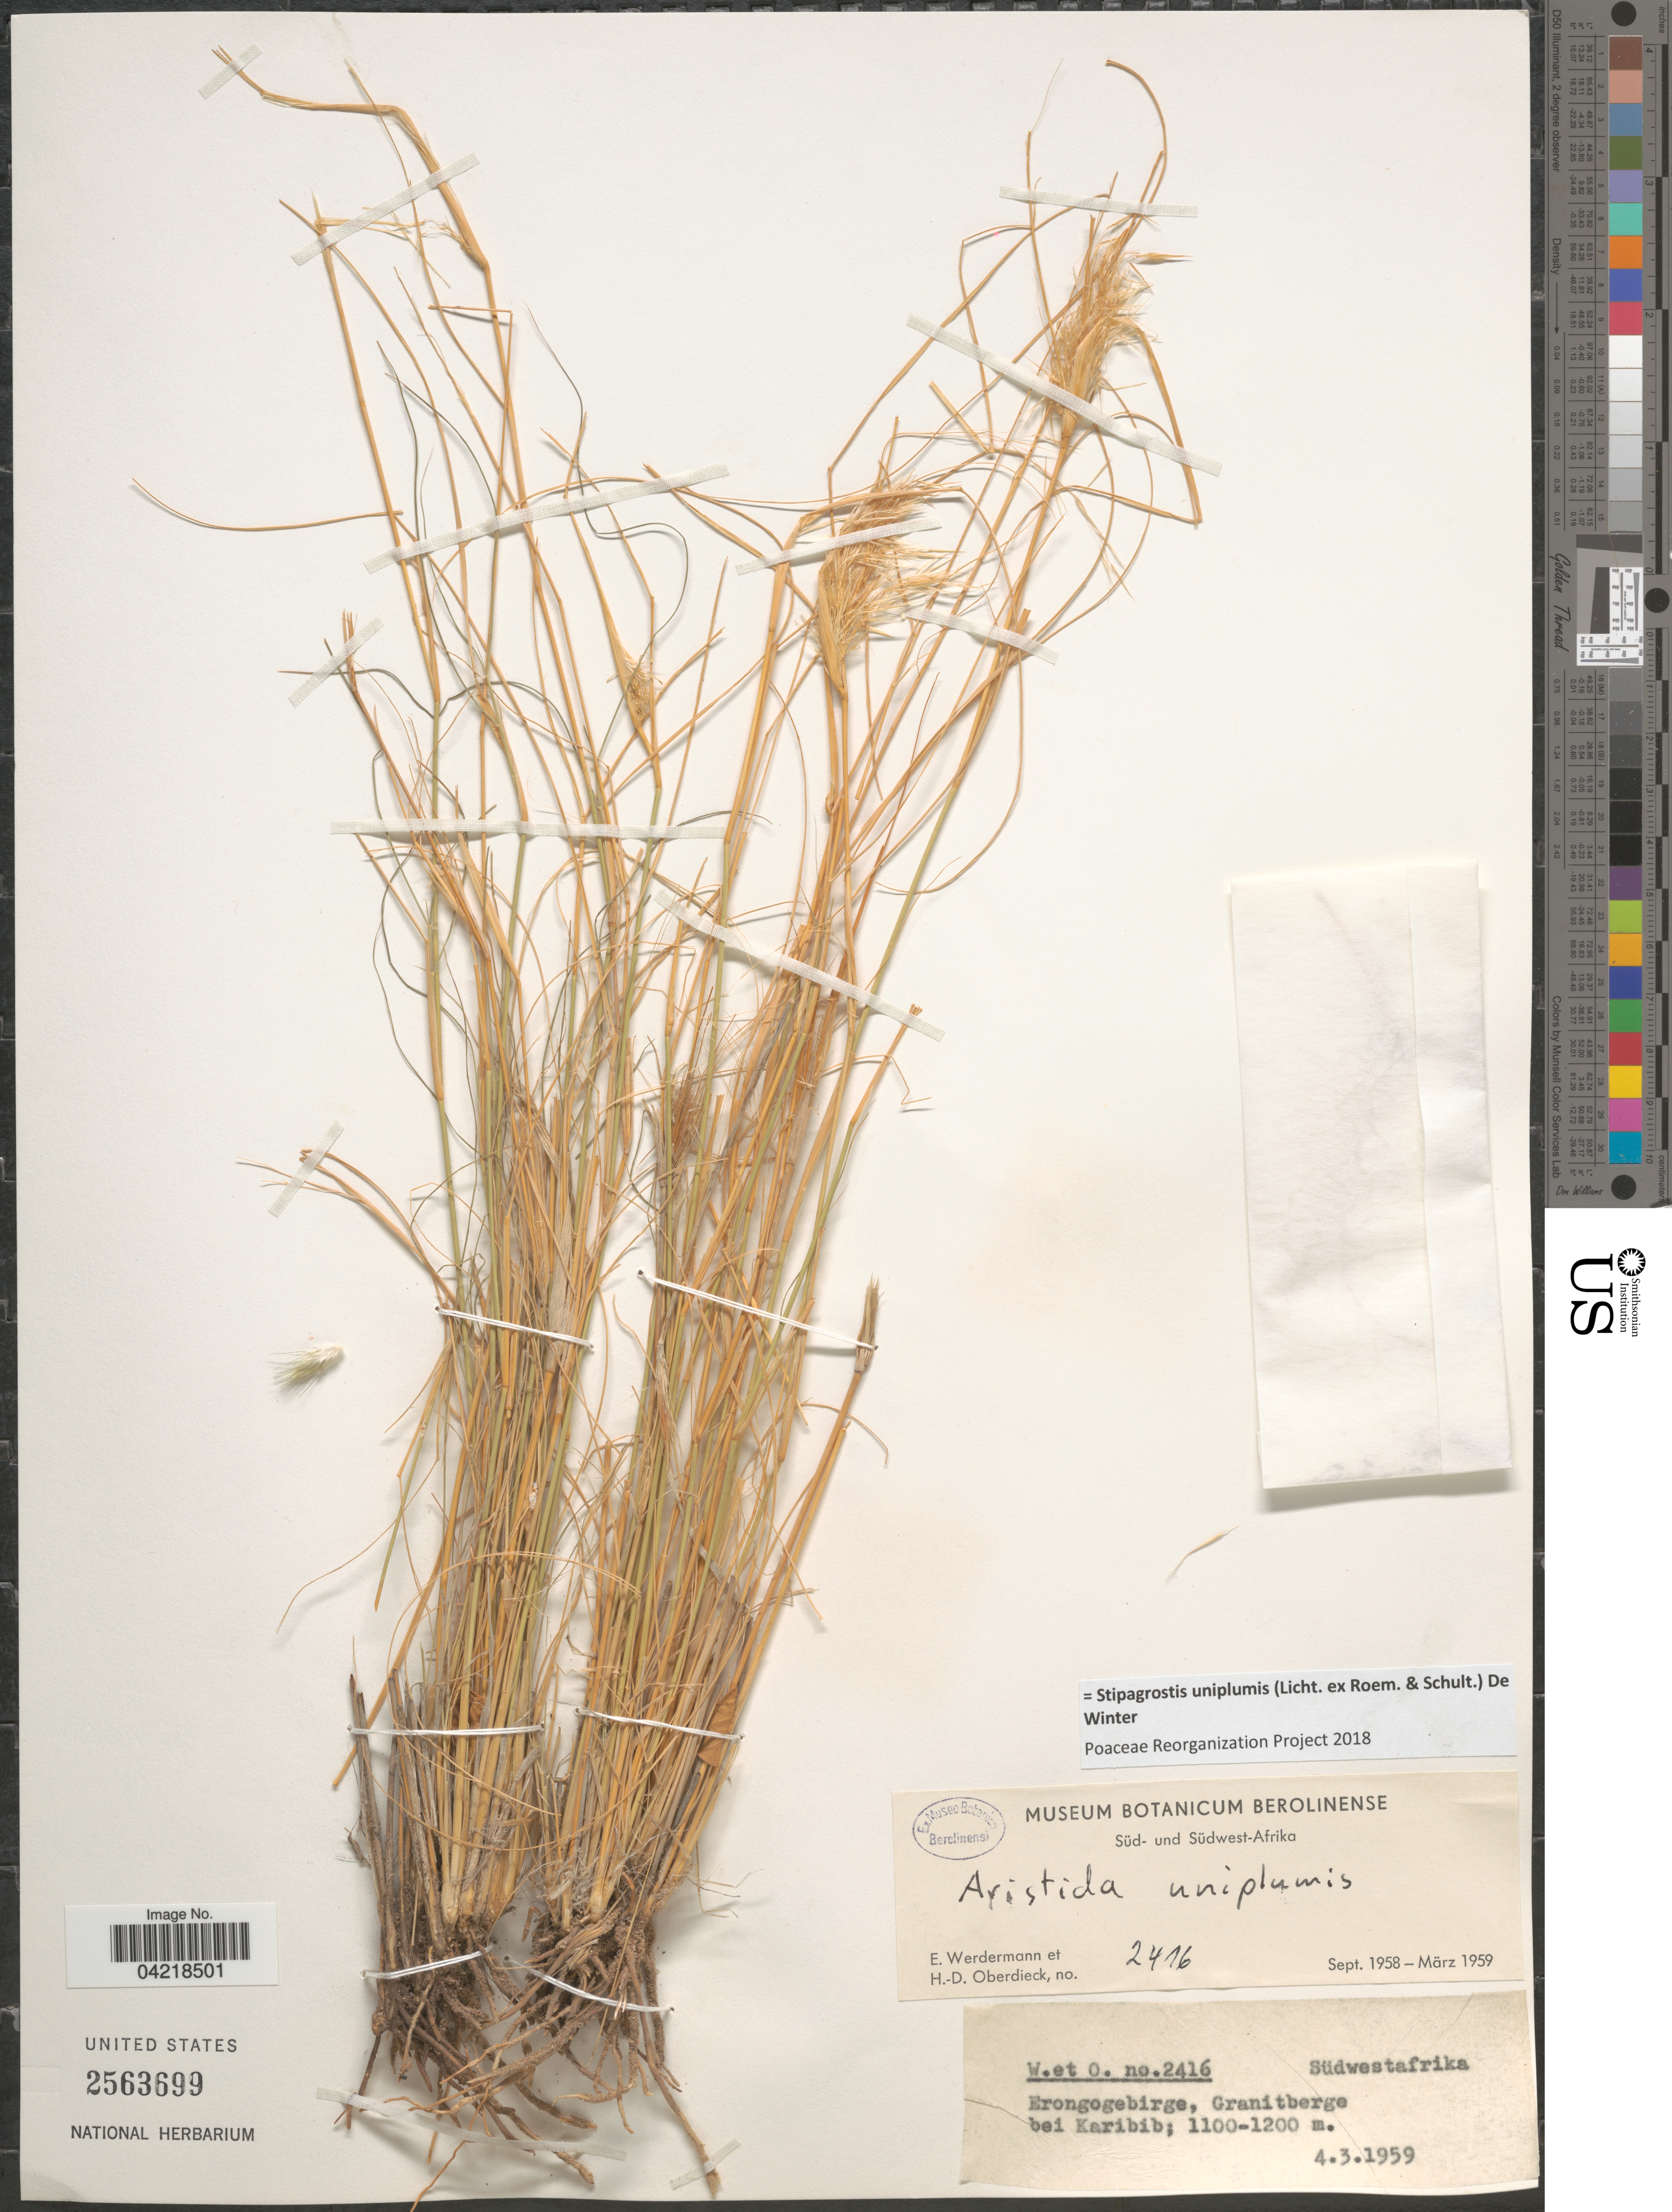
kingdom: Plantae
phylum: Tracheophyta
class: Liliopsida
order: Poales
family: Poaceae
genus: Stipagrostis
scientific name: Stipagrostis uniplumis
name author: (Licht.) De Winter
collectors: E. Werdermann & H. Oberdieck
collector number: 2416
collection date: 1959-03-04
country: Namibia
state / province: Erongo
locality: Südwestafrika. Erongogebirge, Granitberge bei Karibib.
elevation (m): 1100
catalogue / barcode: US 2563699